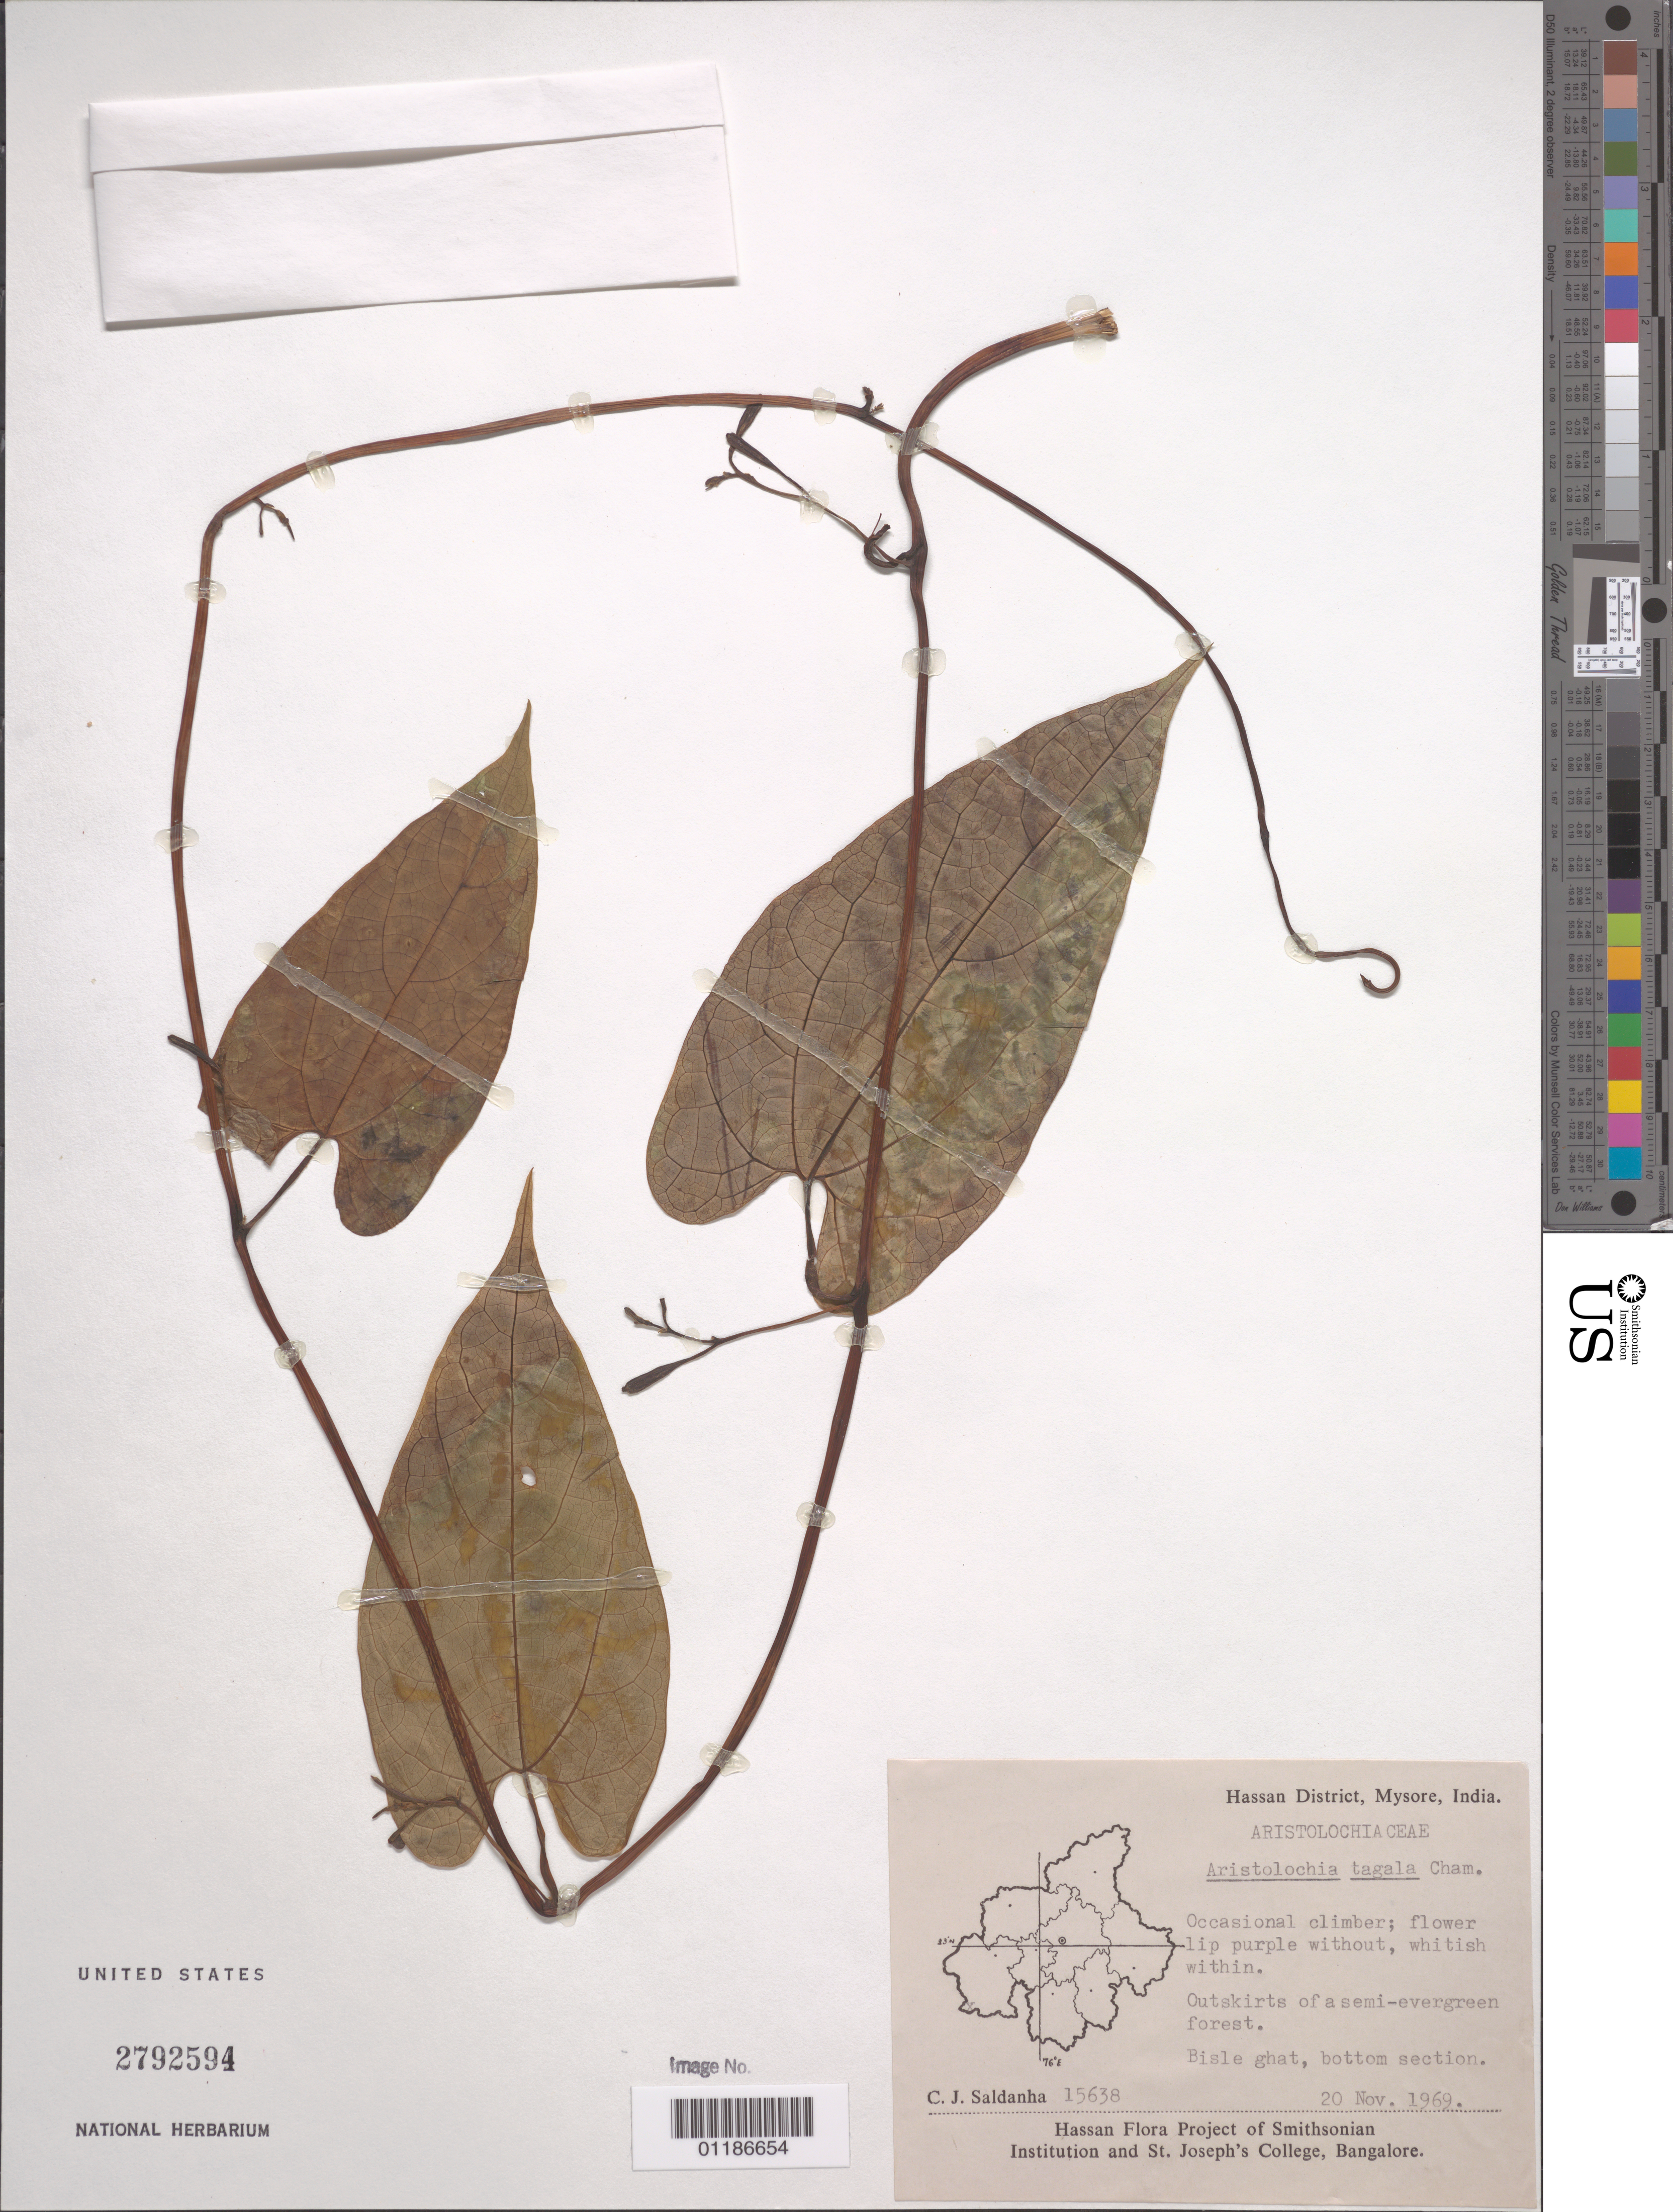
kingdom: Plantae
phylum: Tracheophyta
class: Magnoliopsida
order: Piperales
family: Aristolochiaceae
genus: Aristolochia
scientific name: Aristolochia tagala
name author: Cham.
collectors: C. J. Saldanha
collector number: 15638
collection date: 1969-11-20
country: India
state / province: Karnataka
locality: Bisle ghat, bottom section, Hassan district.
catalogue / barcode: US 2792594